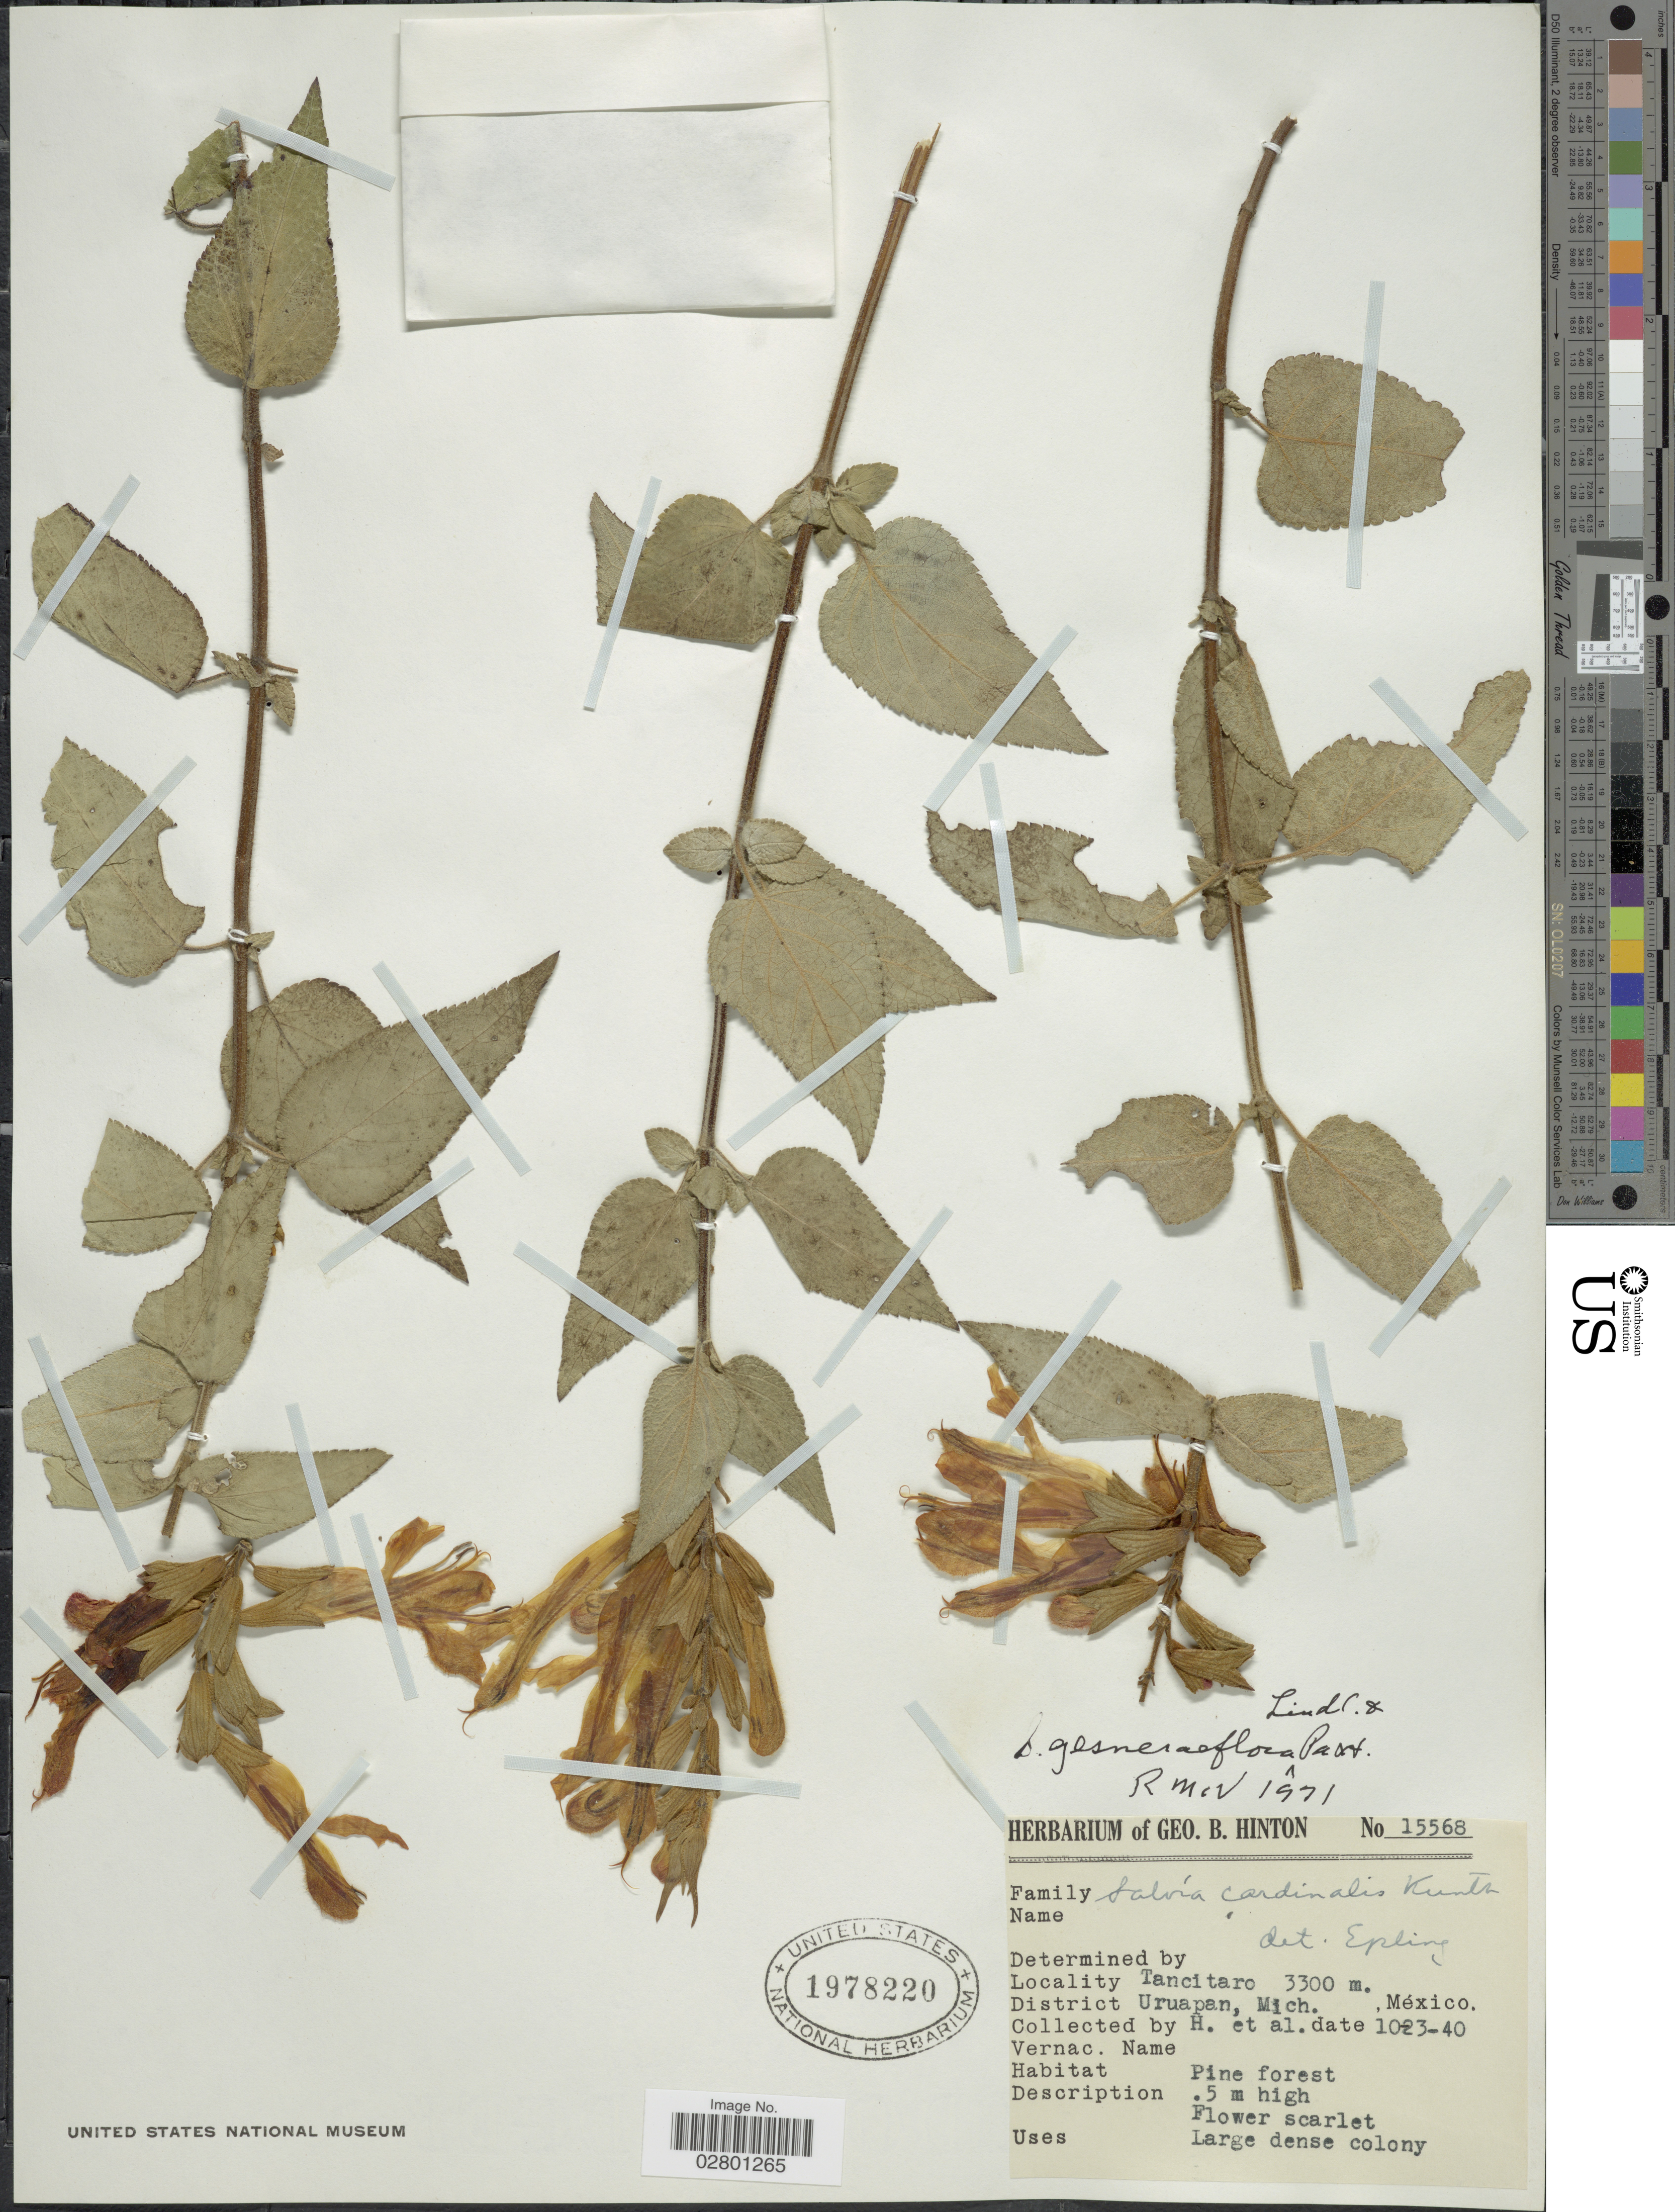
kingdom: Plantae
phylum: Tracheophyta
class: Magnoliopsida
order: Lamiales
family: Lamiaceae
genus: Salvia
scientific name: Salvia gesneriiflora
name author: Lindl. & Paxton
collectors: G. B. Hinton & et al.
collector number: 15568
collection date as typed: Transcribed d/m/y: 23/10/40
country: Mexico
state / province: Michoacán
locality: Tancitaro, District Uruapan, Mich.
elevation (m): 3300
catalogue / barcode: US 1978220